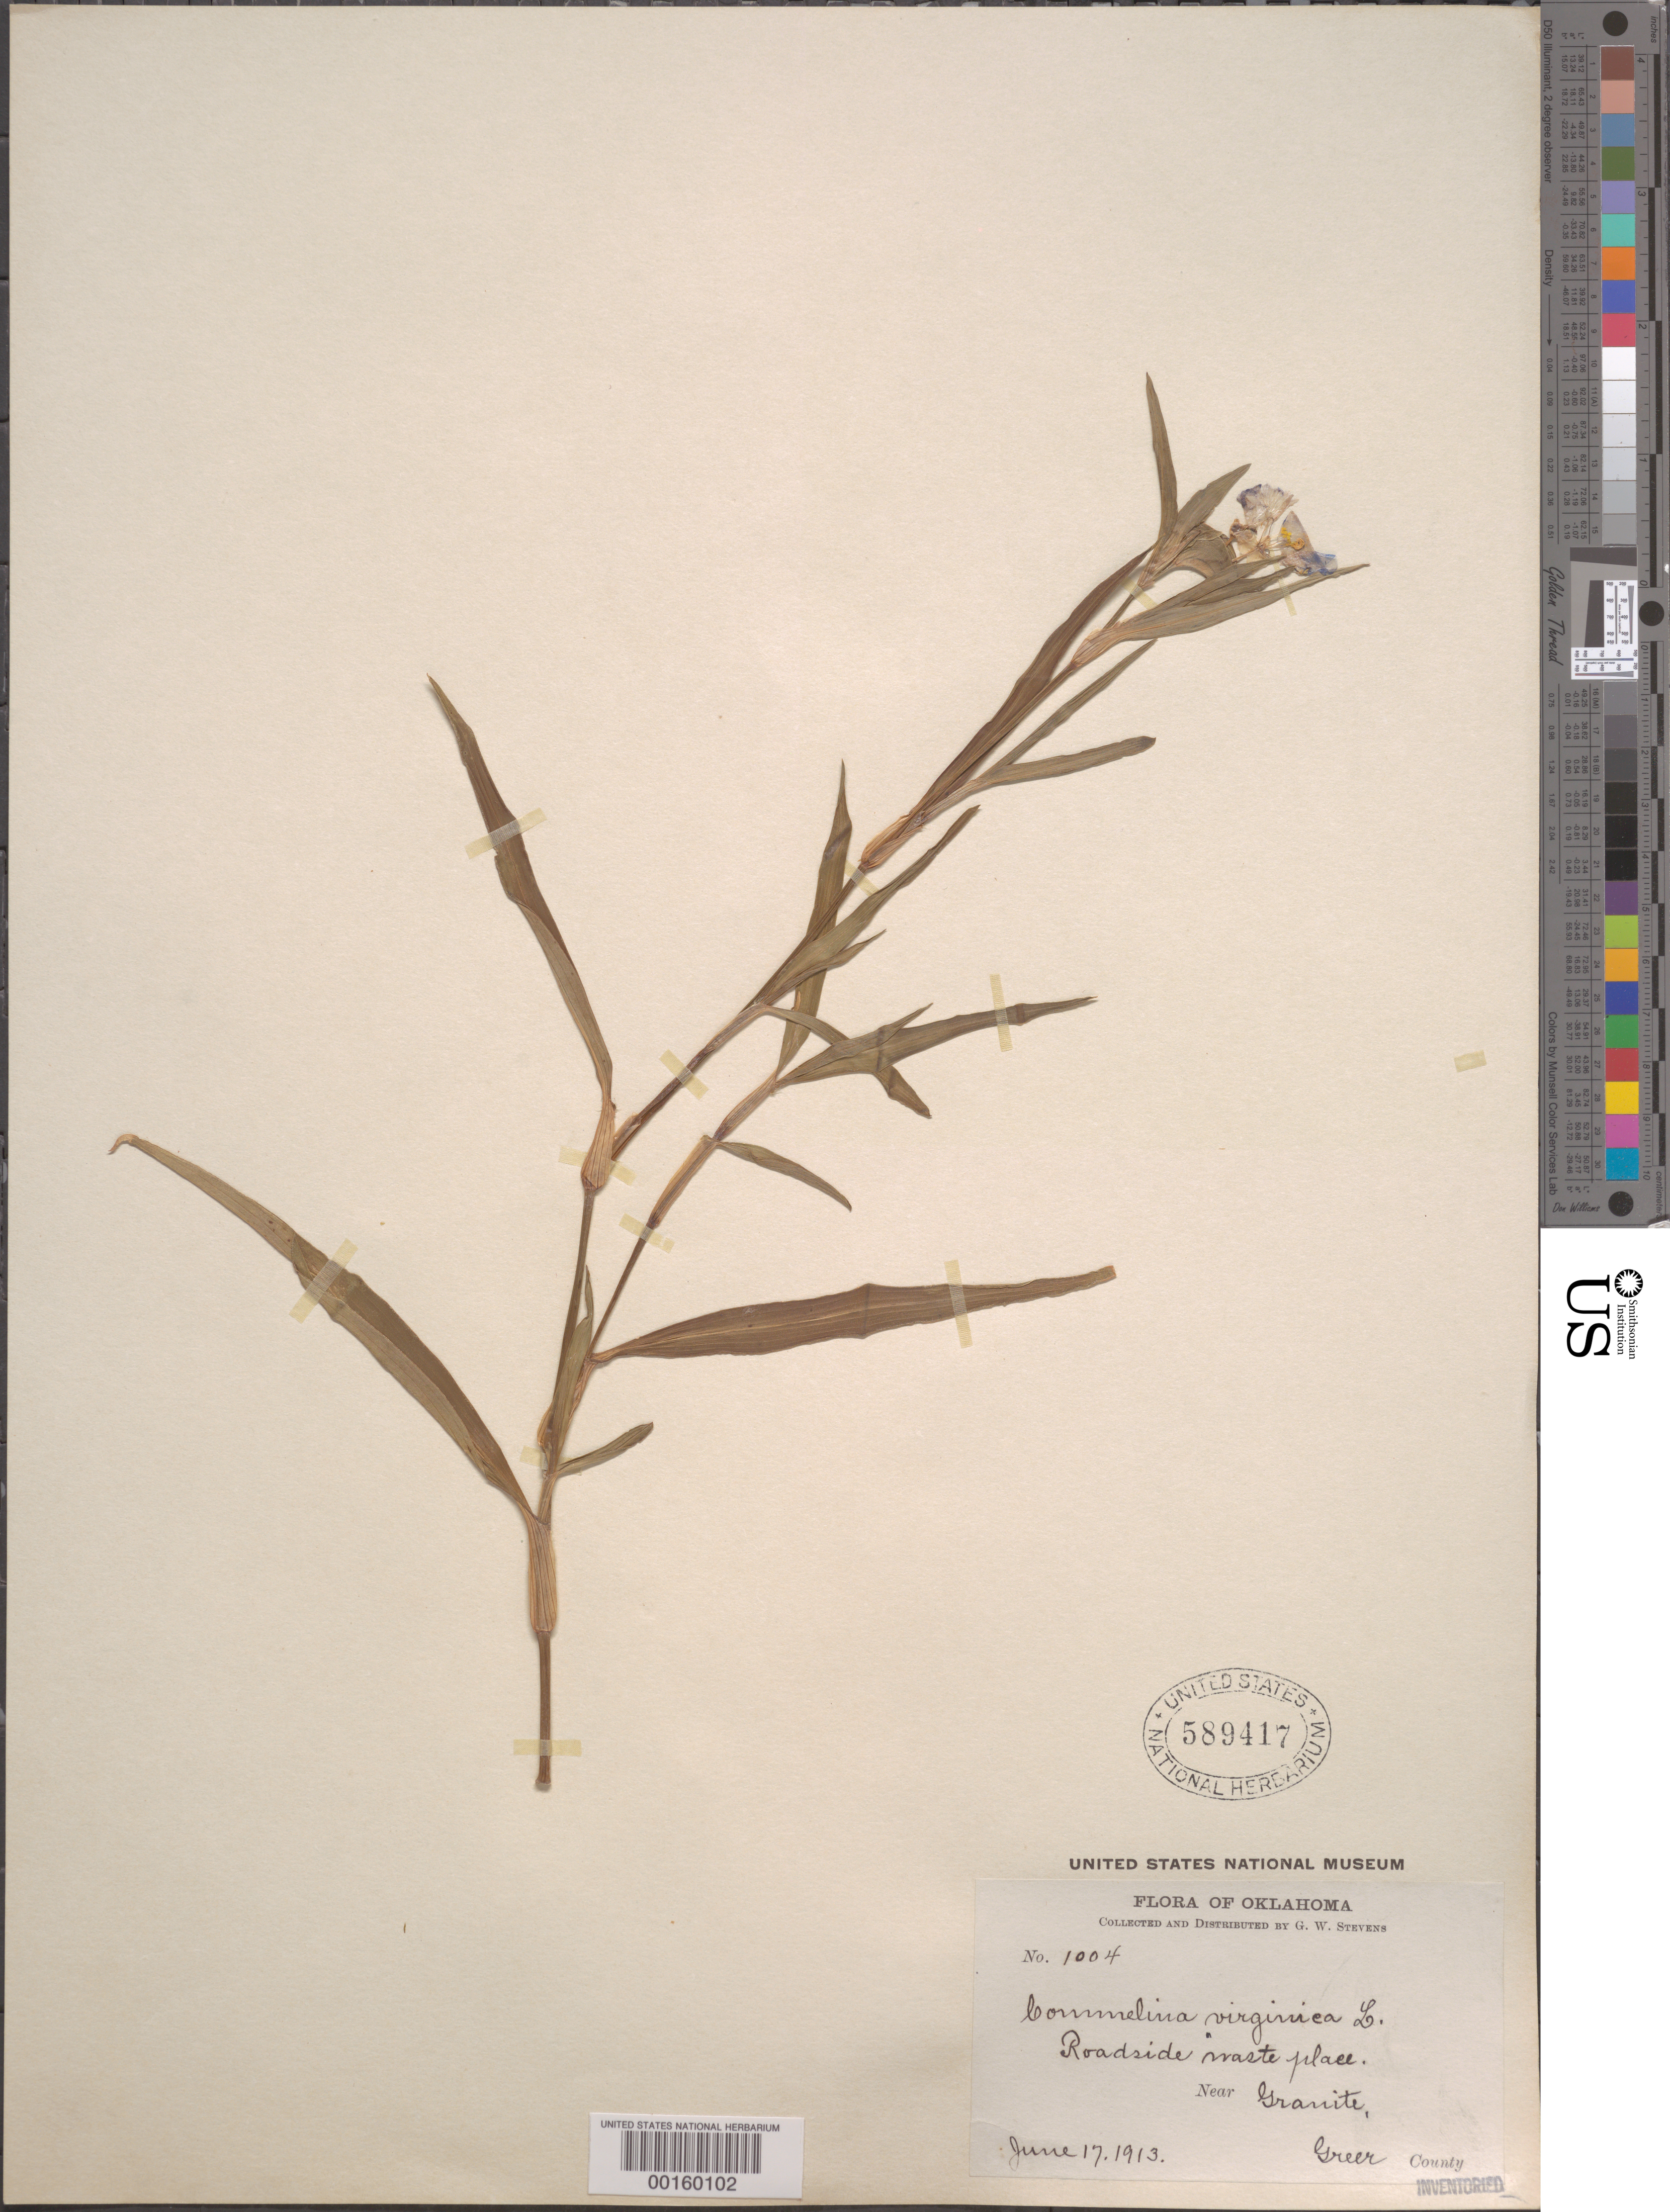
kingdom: Plantae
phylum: Tracheophyta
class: Liliopsida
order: Commelinales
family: Commelinaceae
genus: Commelina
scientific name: Commelina erecta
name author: L.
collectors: G. W. Stevens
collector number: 1004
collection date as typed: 17 Jun 1913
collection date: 1913-06-17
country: United States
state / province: Oklahoma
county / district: Greer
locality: Granite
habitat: Roadside waste place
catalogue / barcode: US 589417